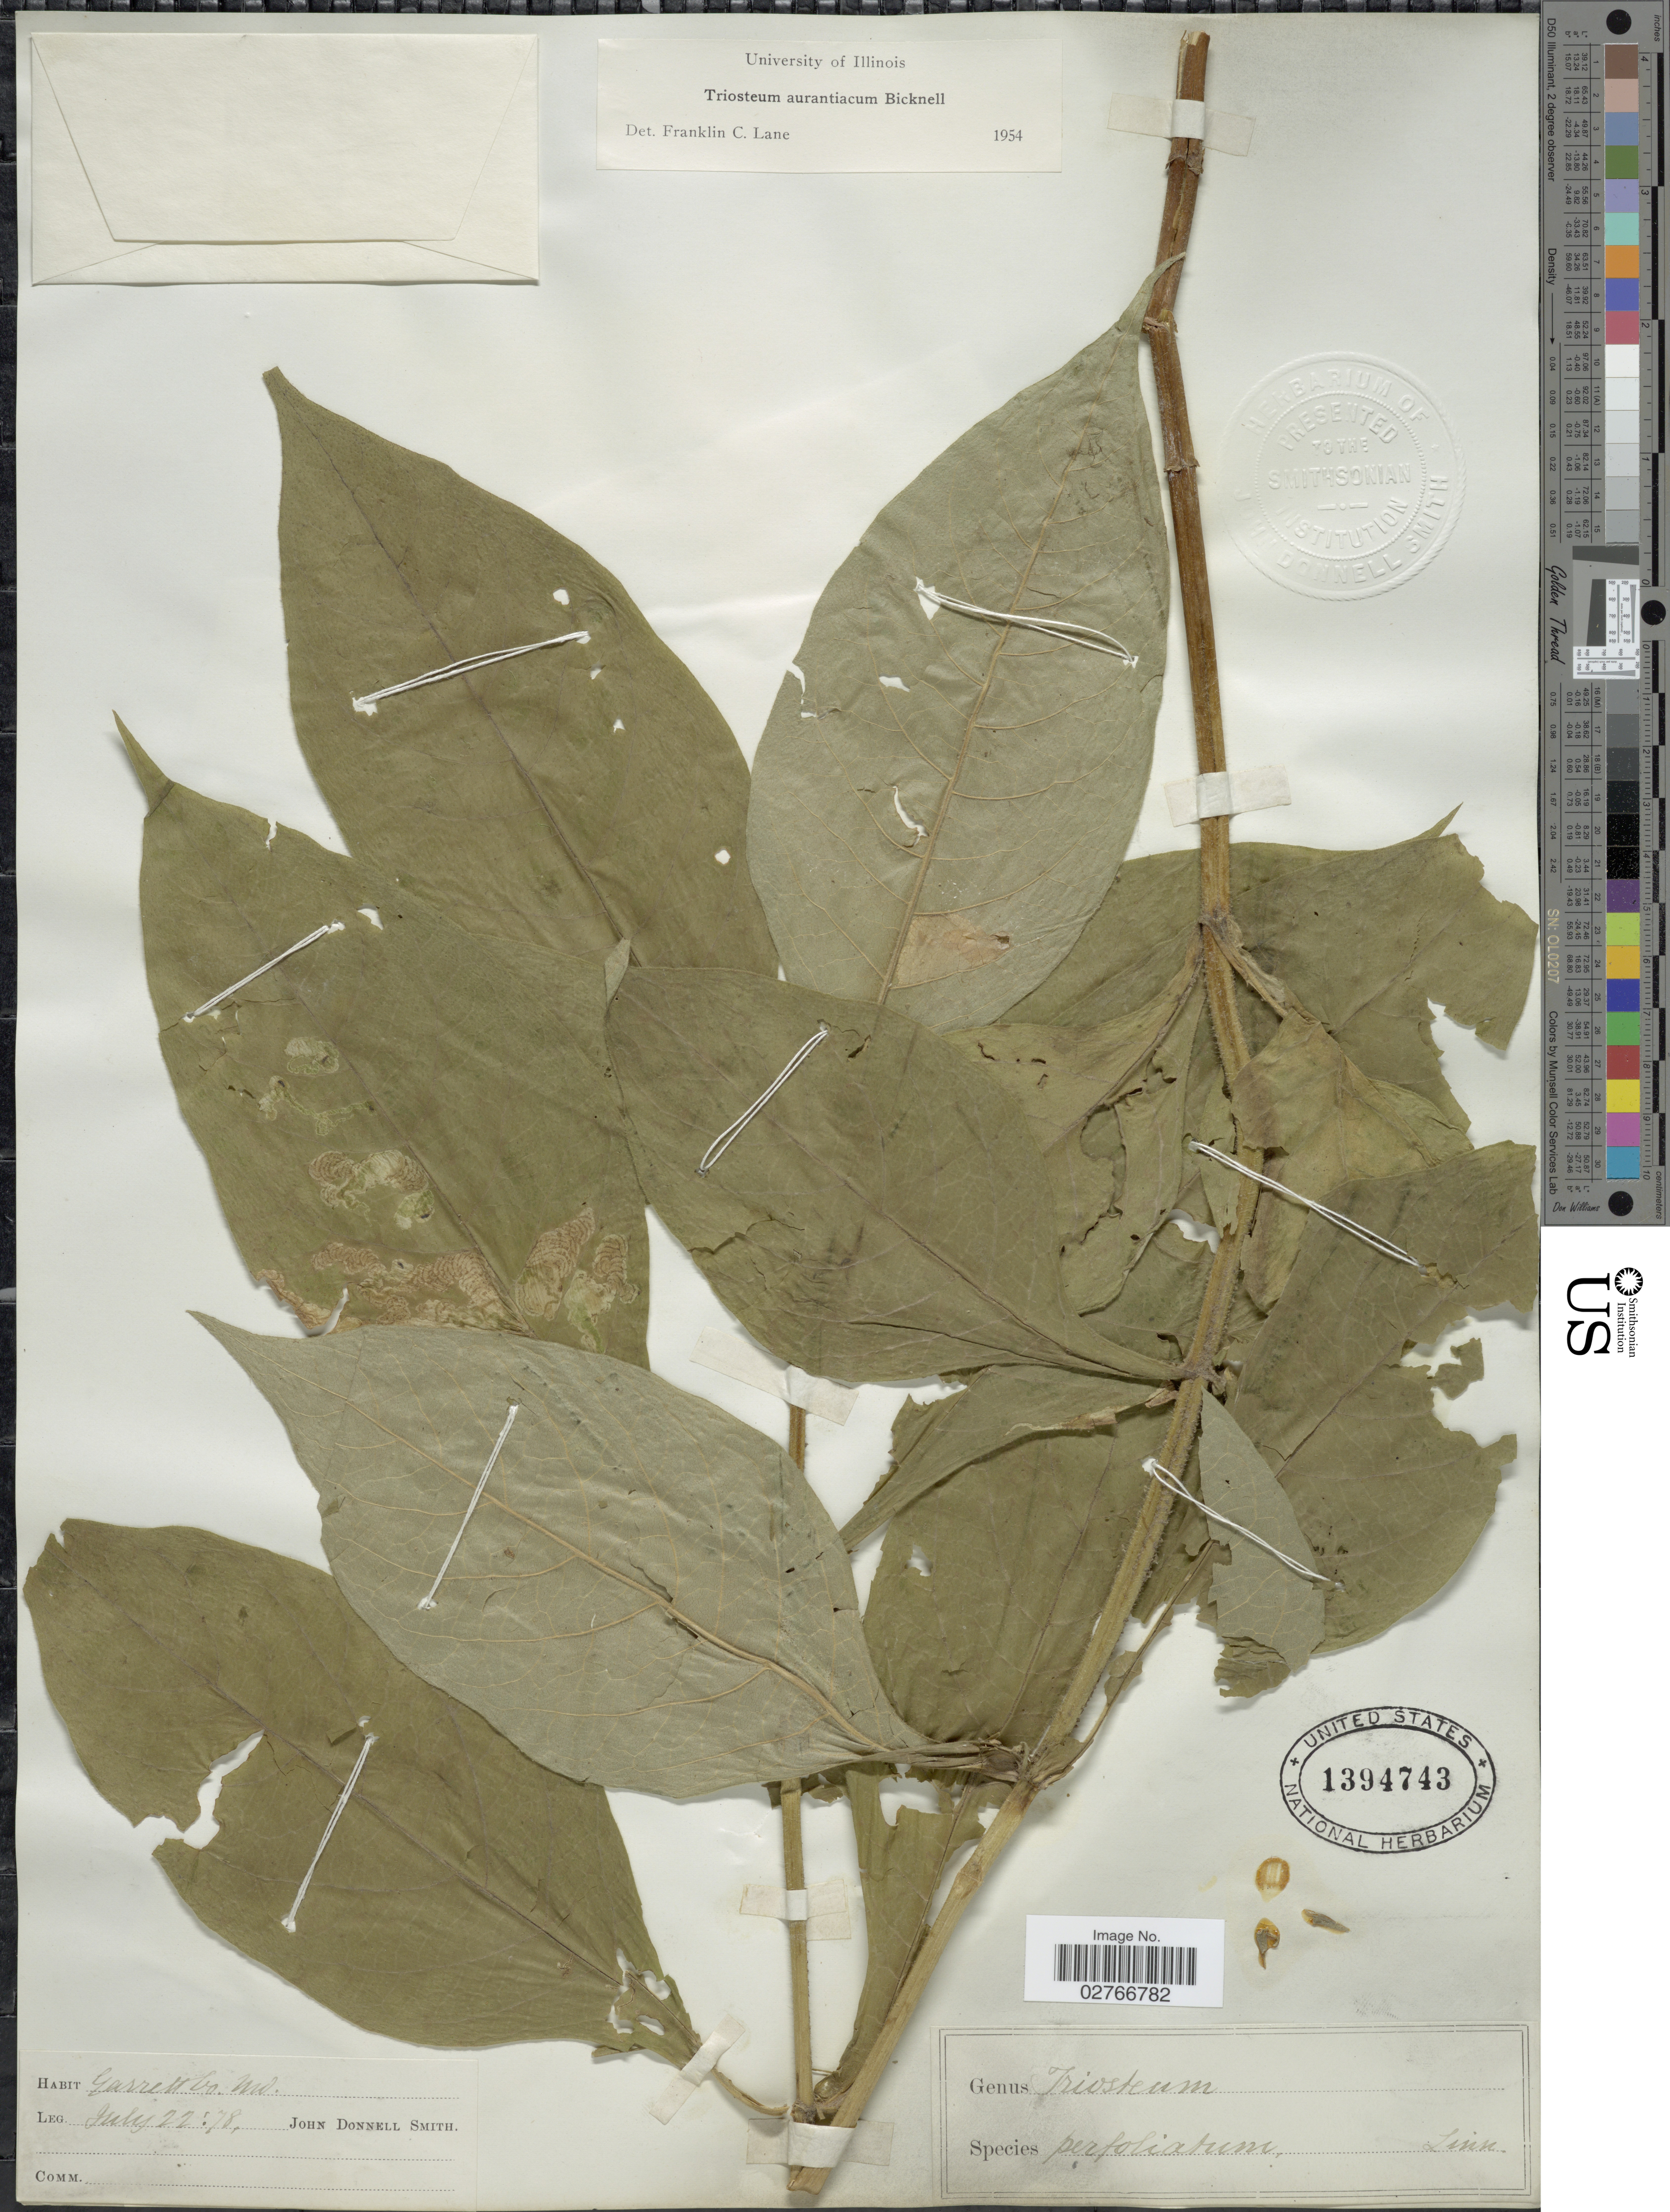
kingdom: Plantae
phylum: Tracheophyta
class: Magnoliopsida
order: Dipsacales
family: Caprifoliaceae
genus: Triosteum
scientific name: Triosteum aurantiacum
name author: E.P. Bicknell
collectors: J. Donnell Smith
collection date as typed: Transcribed d/m/y: 22/7/78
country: United States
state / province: Maryland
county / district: Garrett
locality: Garrett Co.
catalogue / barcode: US 1394743